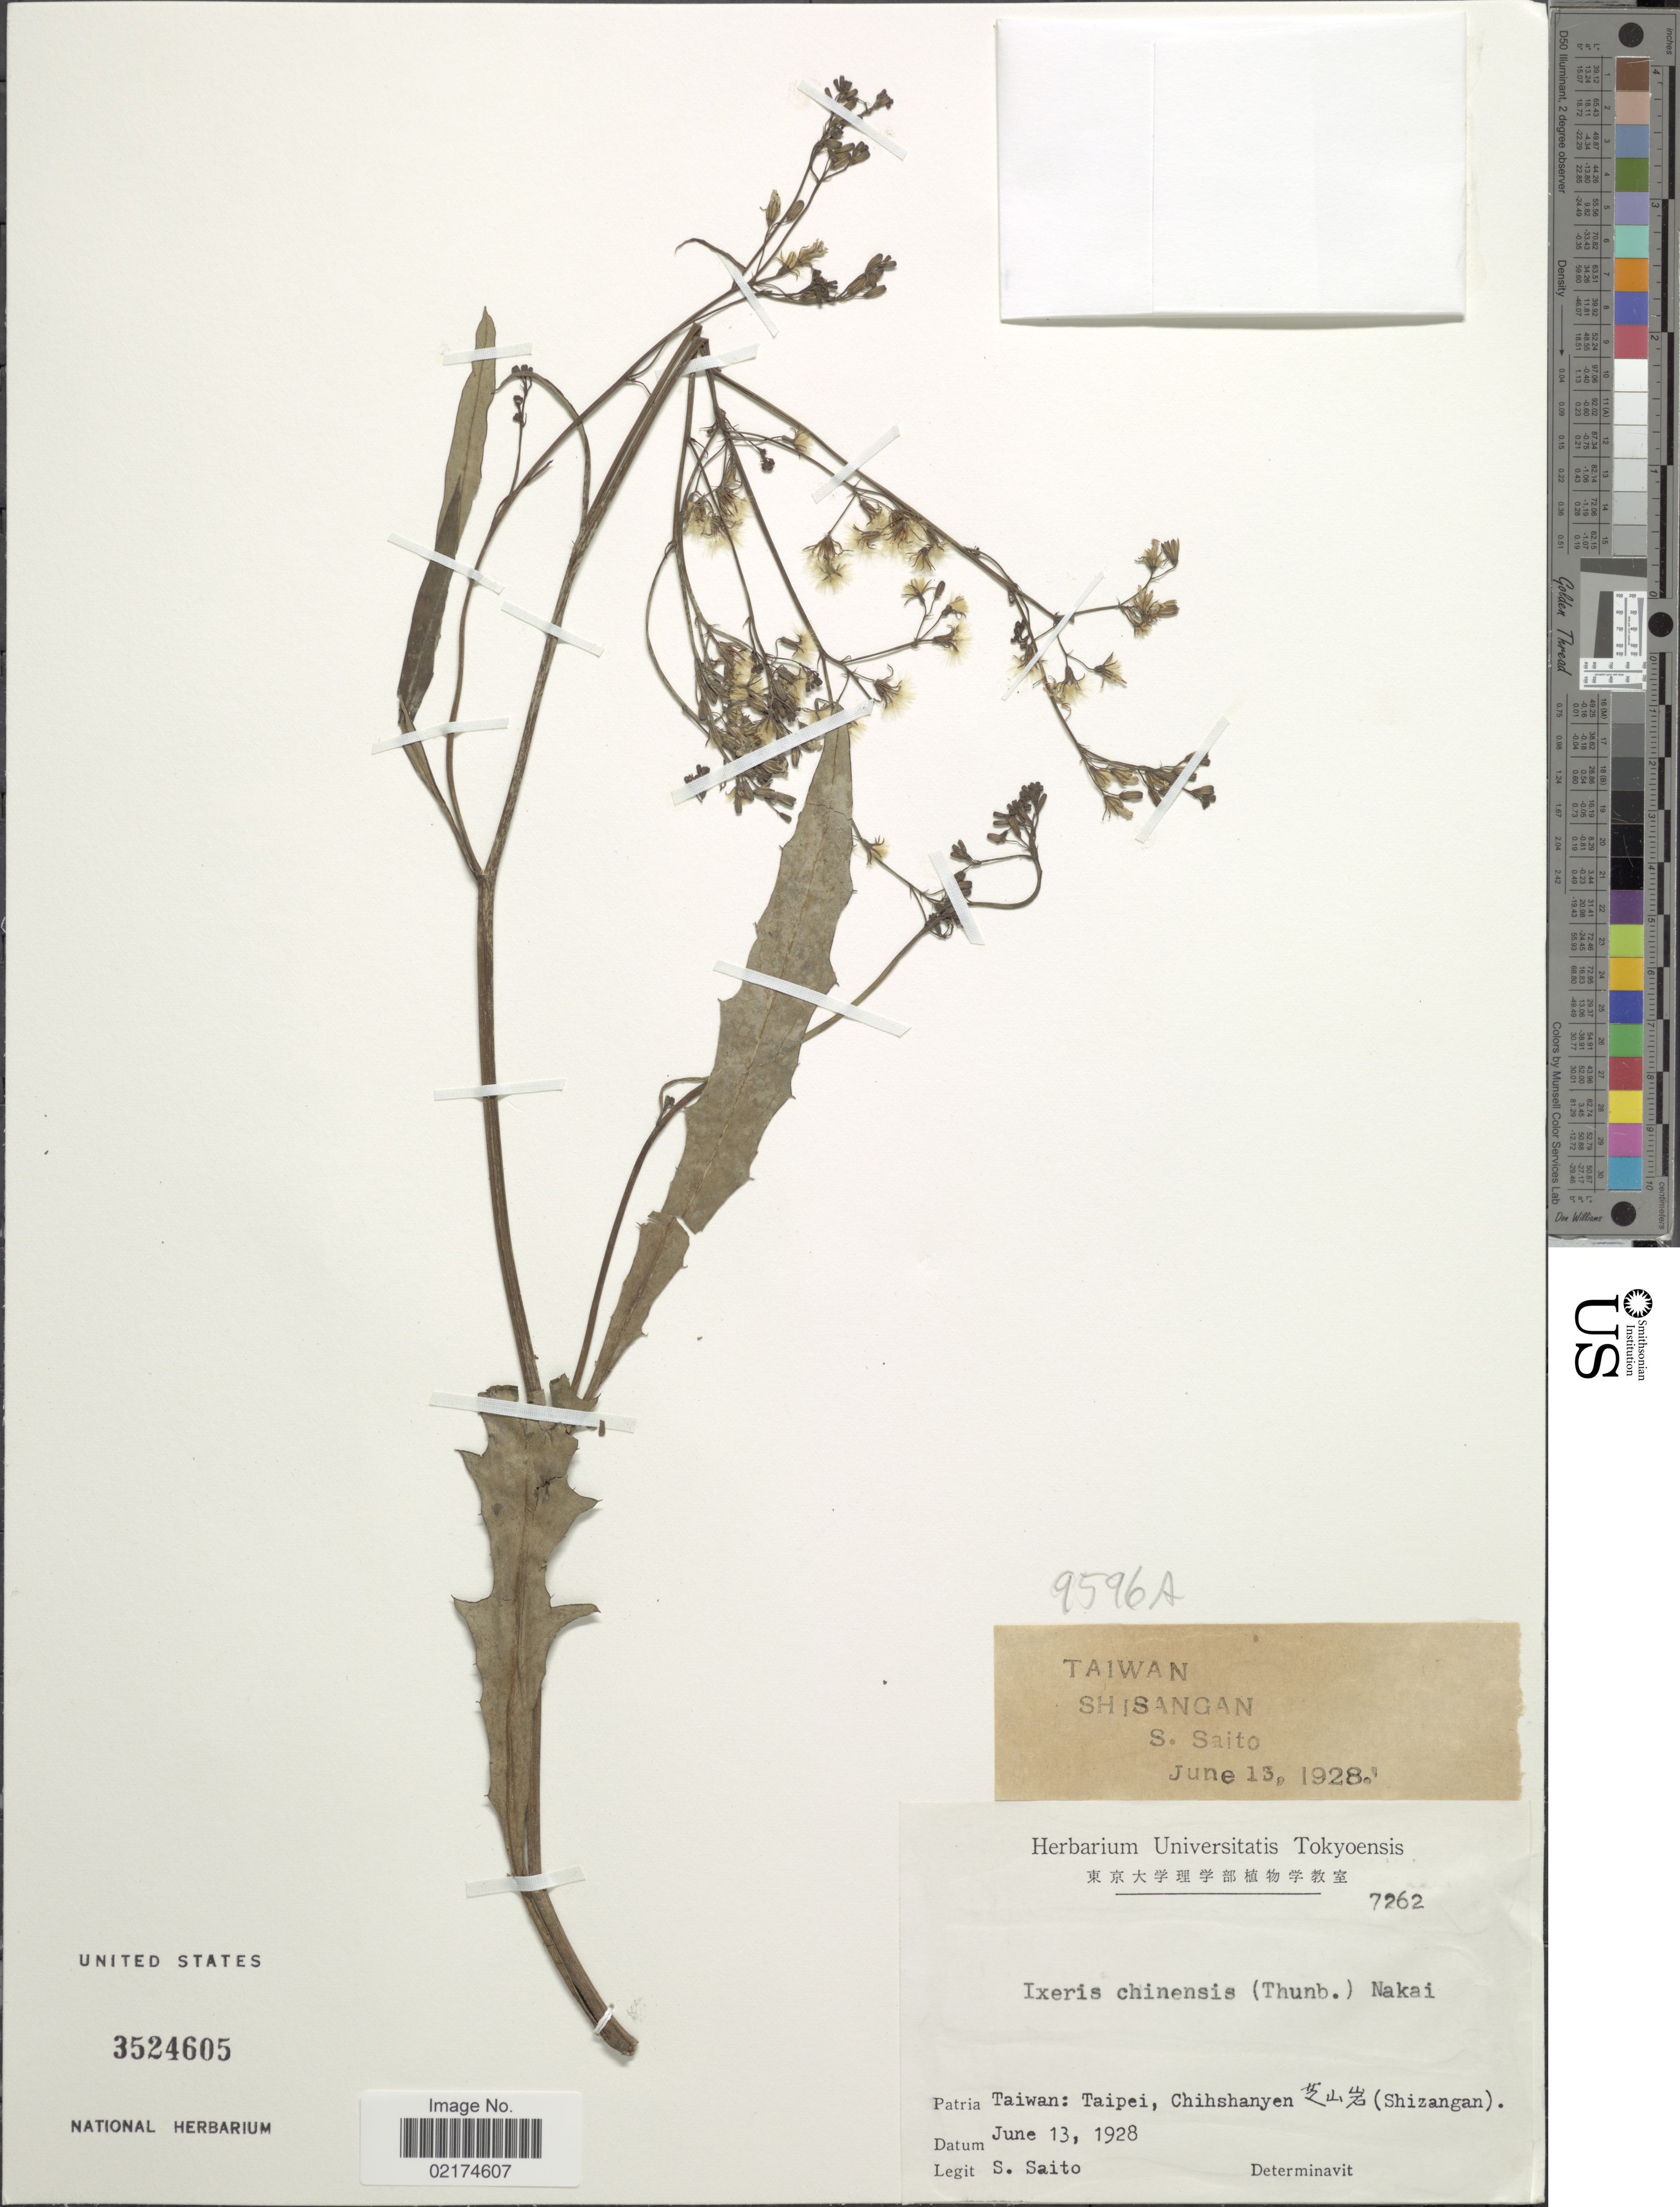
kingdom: Plantae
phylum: Tracheophyta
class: Magnoliopsida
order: Asterales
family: Asteraceae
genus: Ixeris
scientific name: Ixeris chinensis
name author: (Thunb.) Nakai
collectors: S. Saito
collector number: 7262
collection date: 1928-06-13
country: Taiwan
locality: Taipei, Chihshanyen (Shizangan)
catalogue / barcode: US 3524605